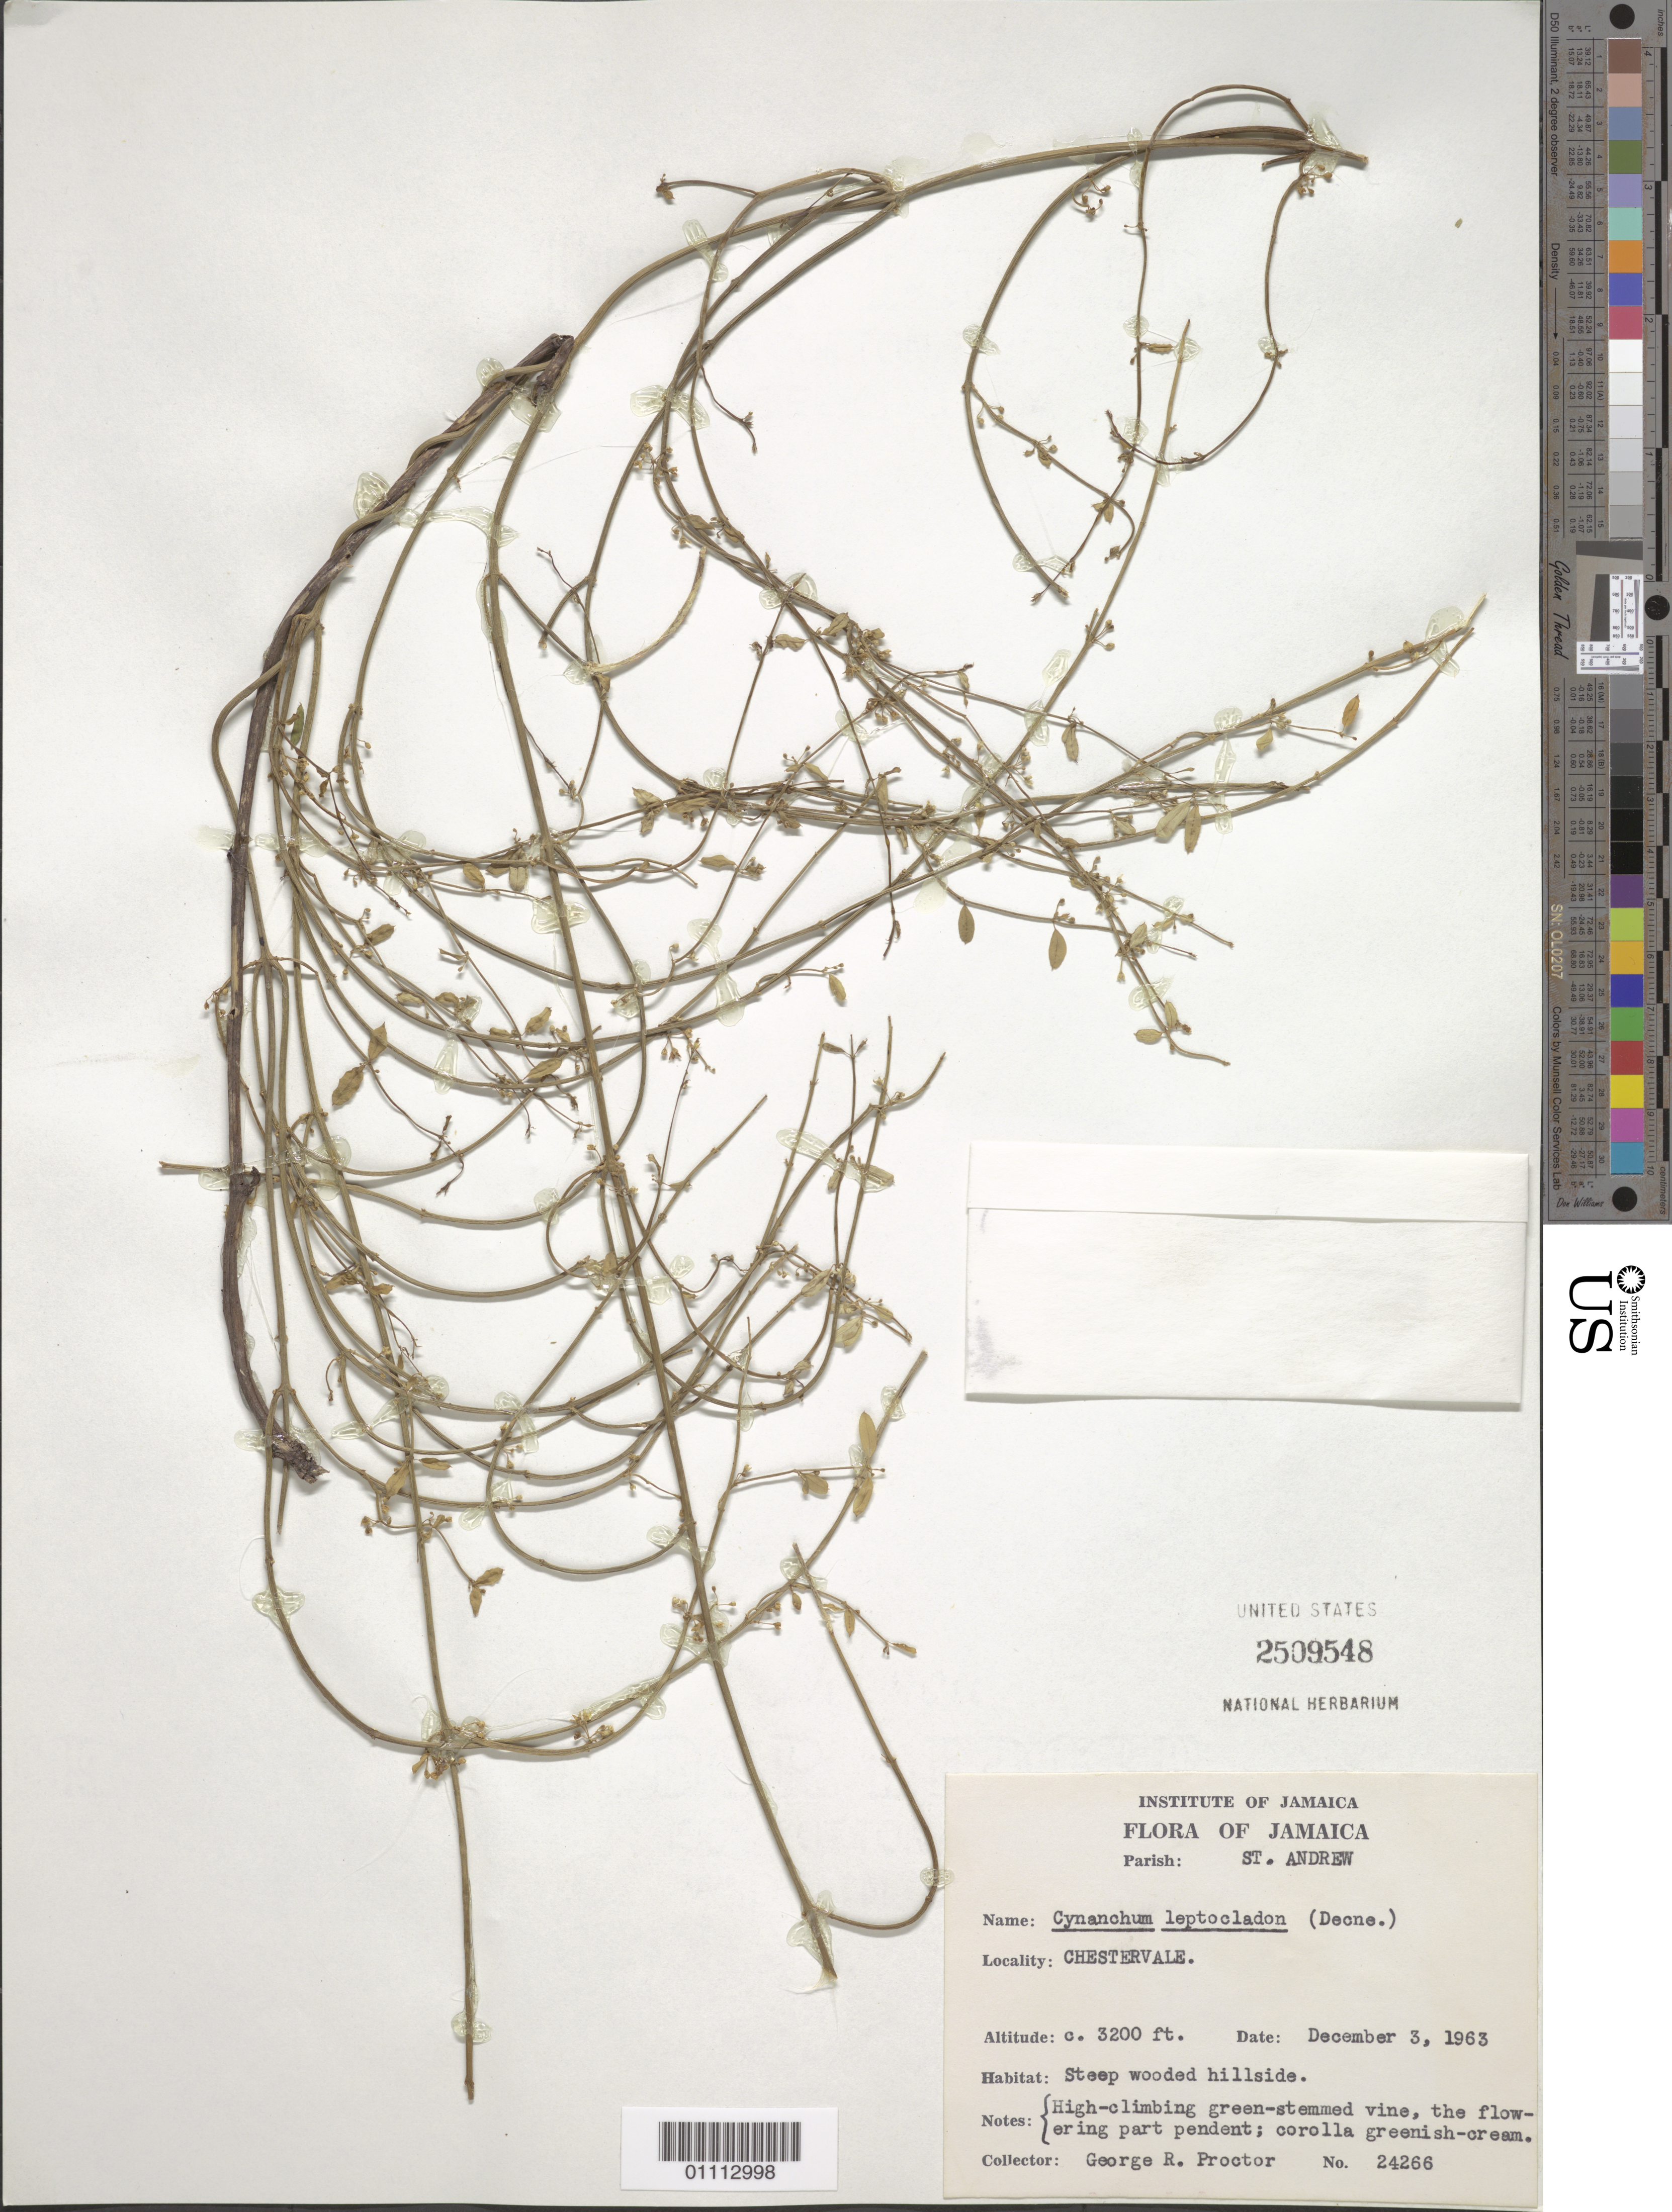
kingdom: Plantae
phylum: Tracheophyta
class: Magnoliopsida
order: Gentianales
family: Apocynaceae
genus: Cynanchum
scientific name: Cynanchum leptocladum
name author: (Decne.) J. Jiménez Alm.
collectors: G. R. Proctor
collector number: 24266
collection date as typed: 03 Dec 1963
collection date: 1963-12-03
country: Jamaica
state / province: Saint Andrew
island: Jamaica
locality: Chestervale. Steep wooded hillside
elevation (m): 975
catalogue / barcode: US 2509548